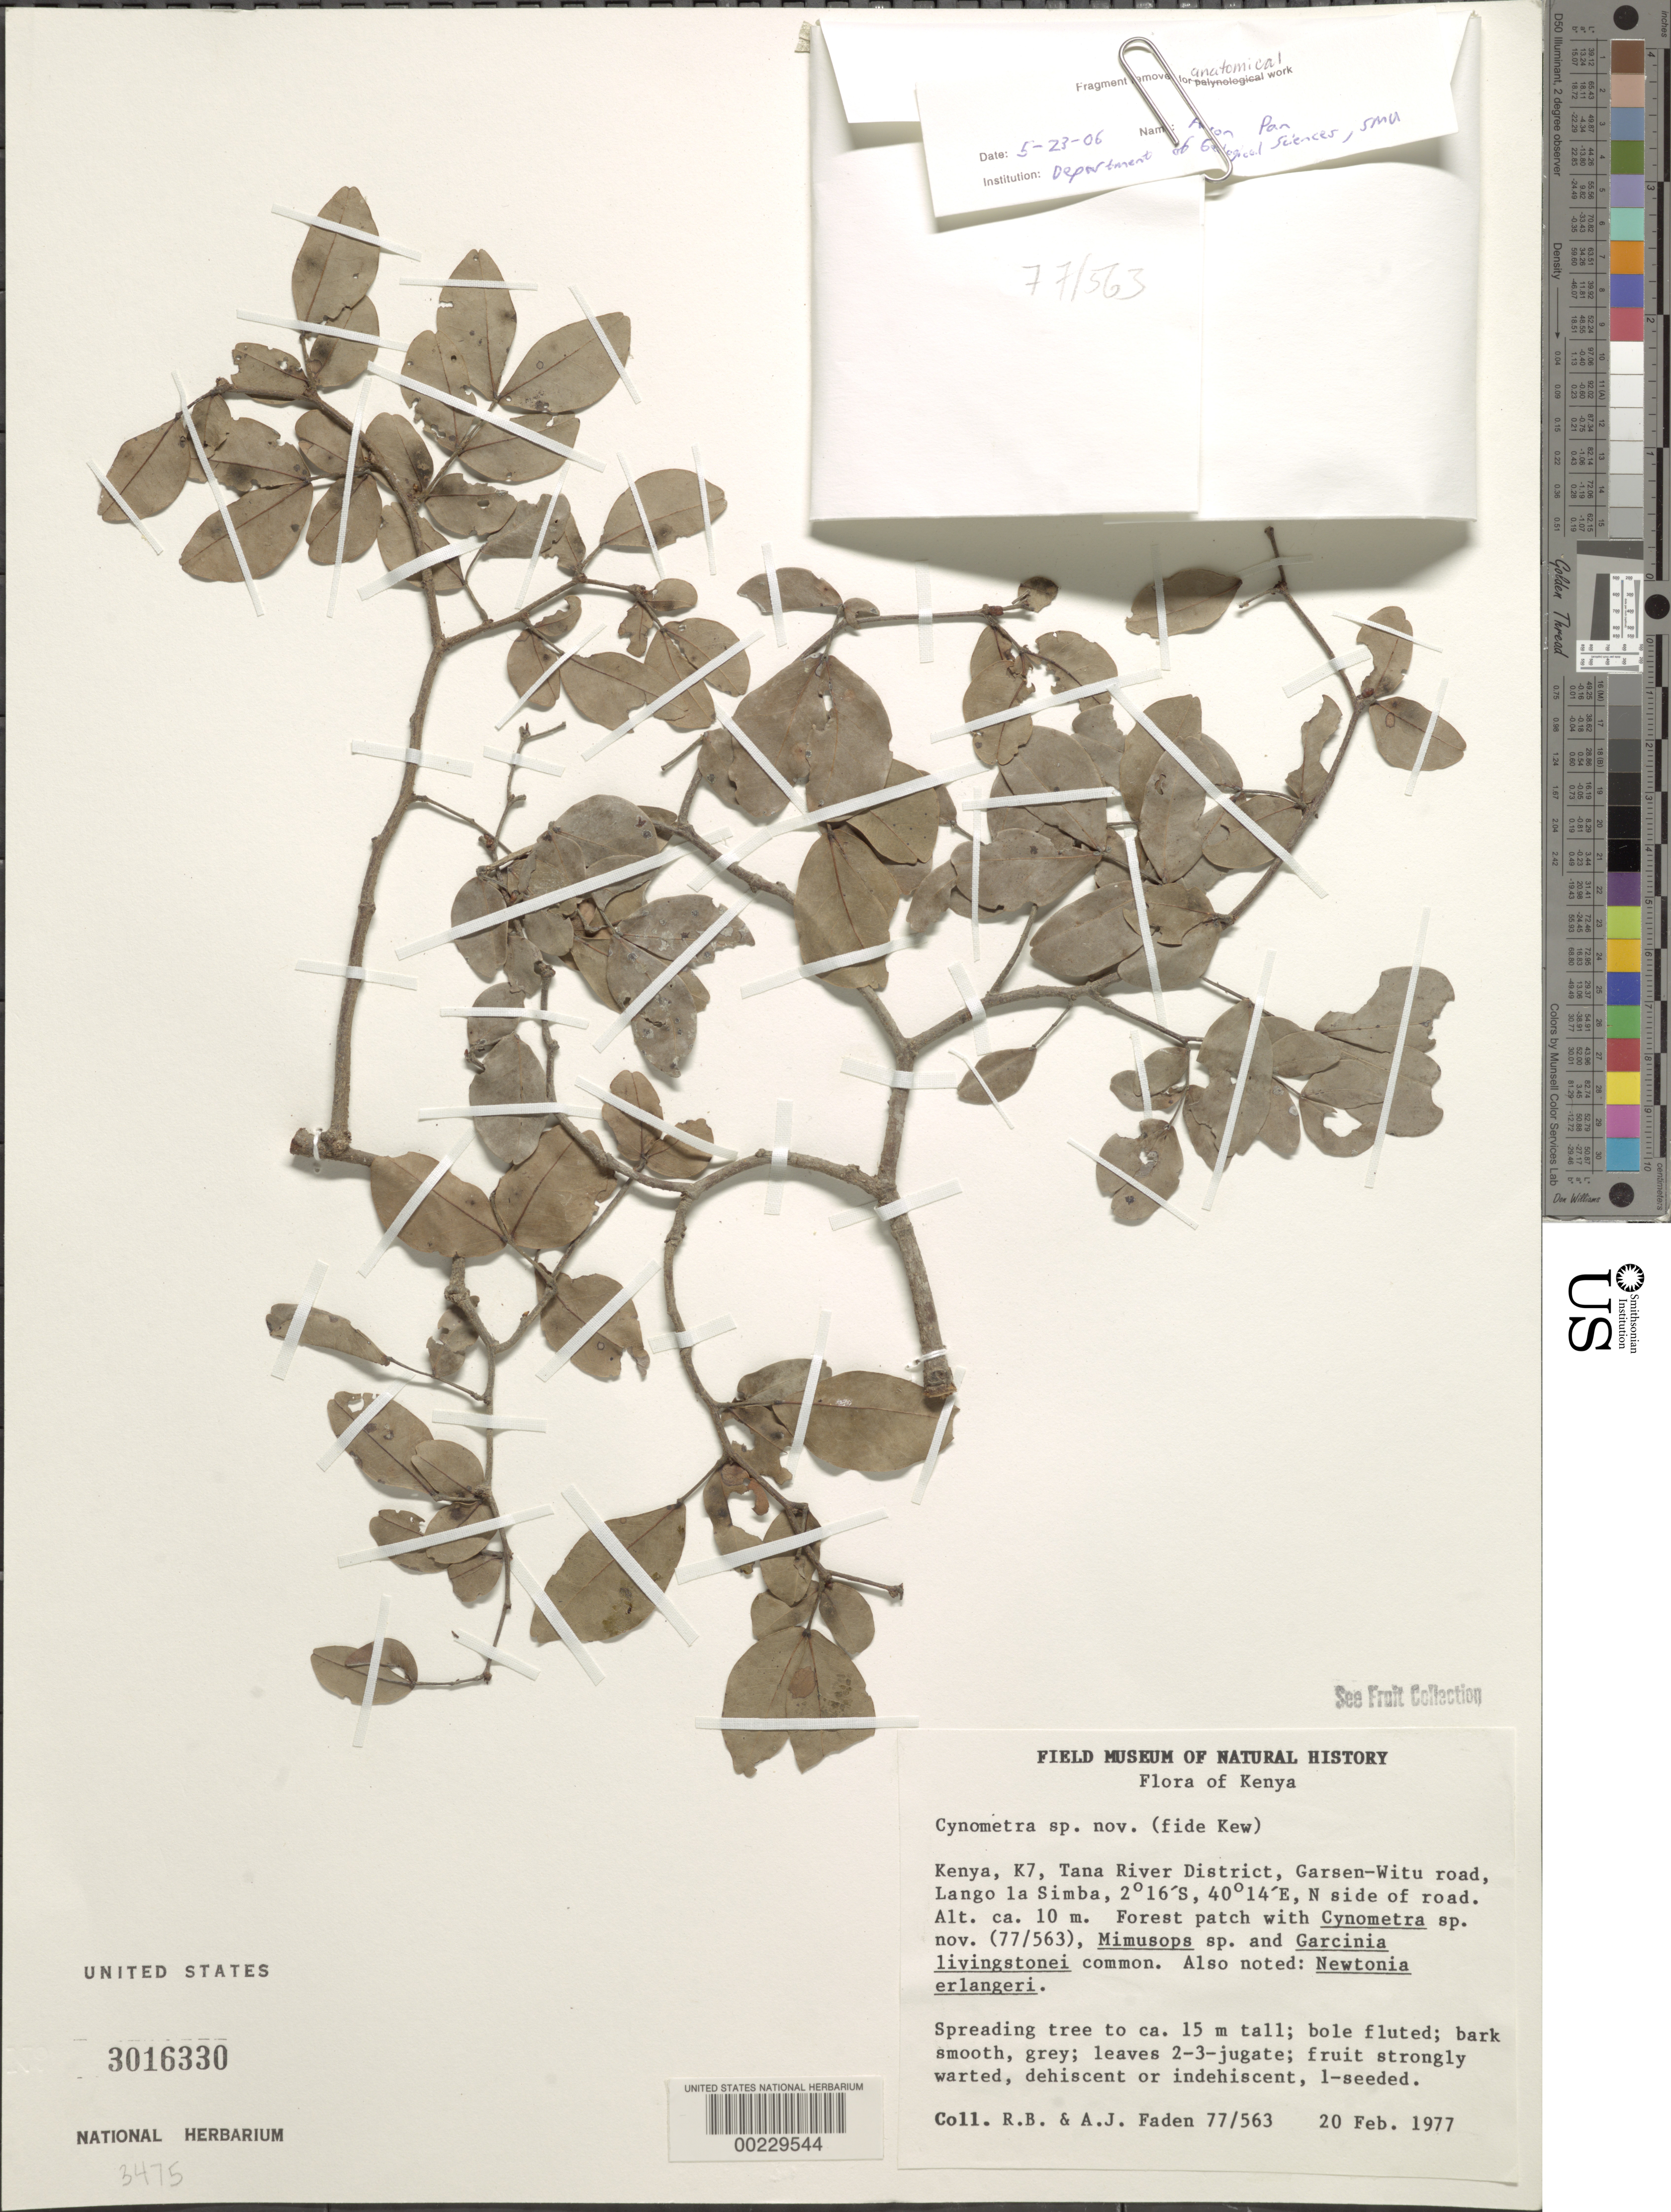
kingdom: Plantae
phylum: Tracheophyta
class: Magnoliopsida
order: Fabales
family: Fabaceae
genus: Cynometra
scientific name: Cynometra sp.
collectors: R. B. Faden & A. J. Faden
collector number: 77/563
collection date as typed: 20 Feb 1977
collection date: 1977-02-20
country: Kenya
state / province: Tana River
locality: Garsen-witu road, lango la simba, n side of road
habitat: Forest patch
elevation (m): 10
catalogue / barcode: US 3016330